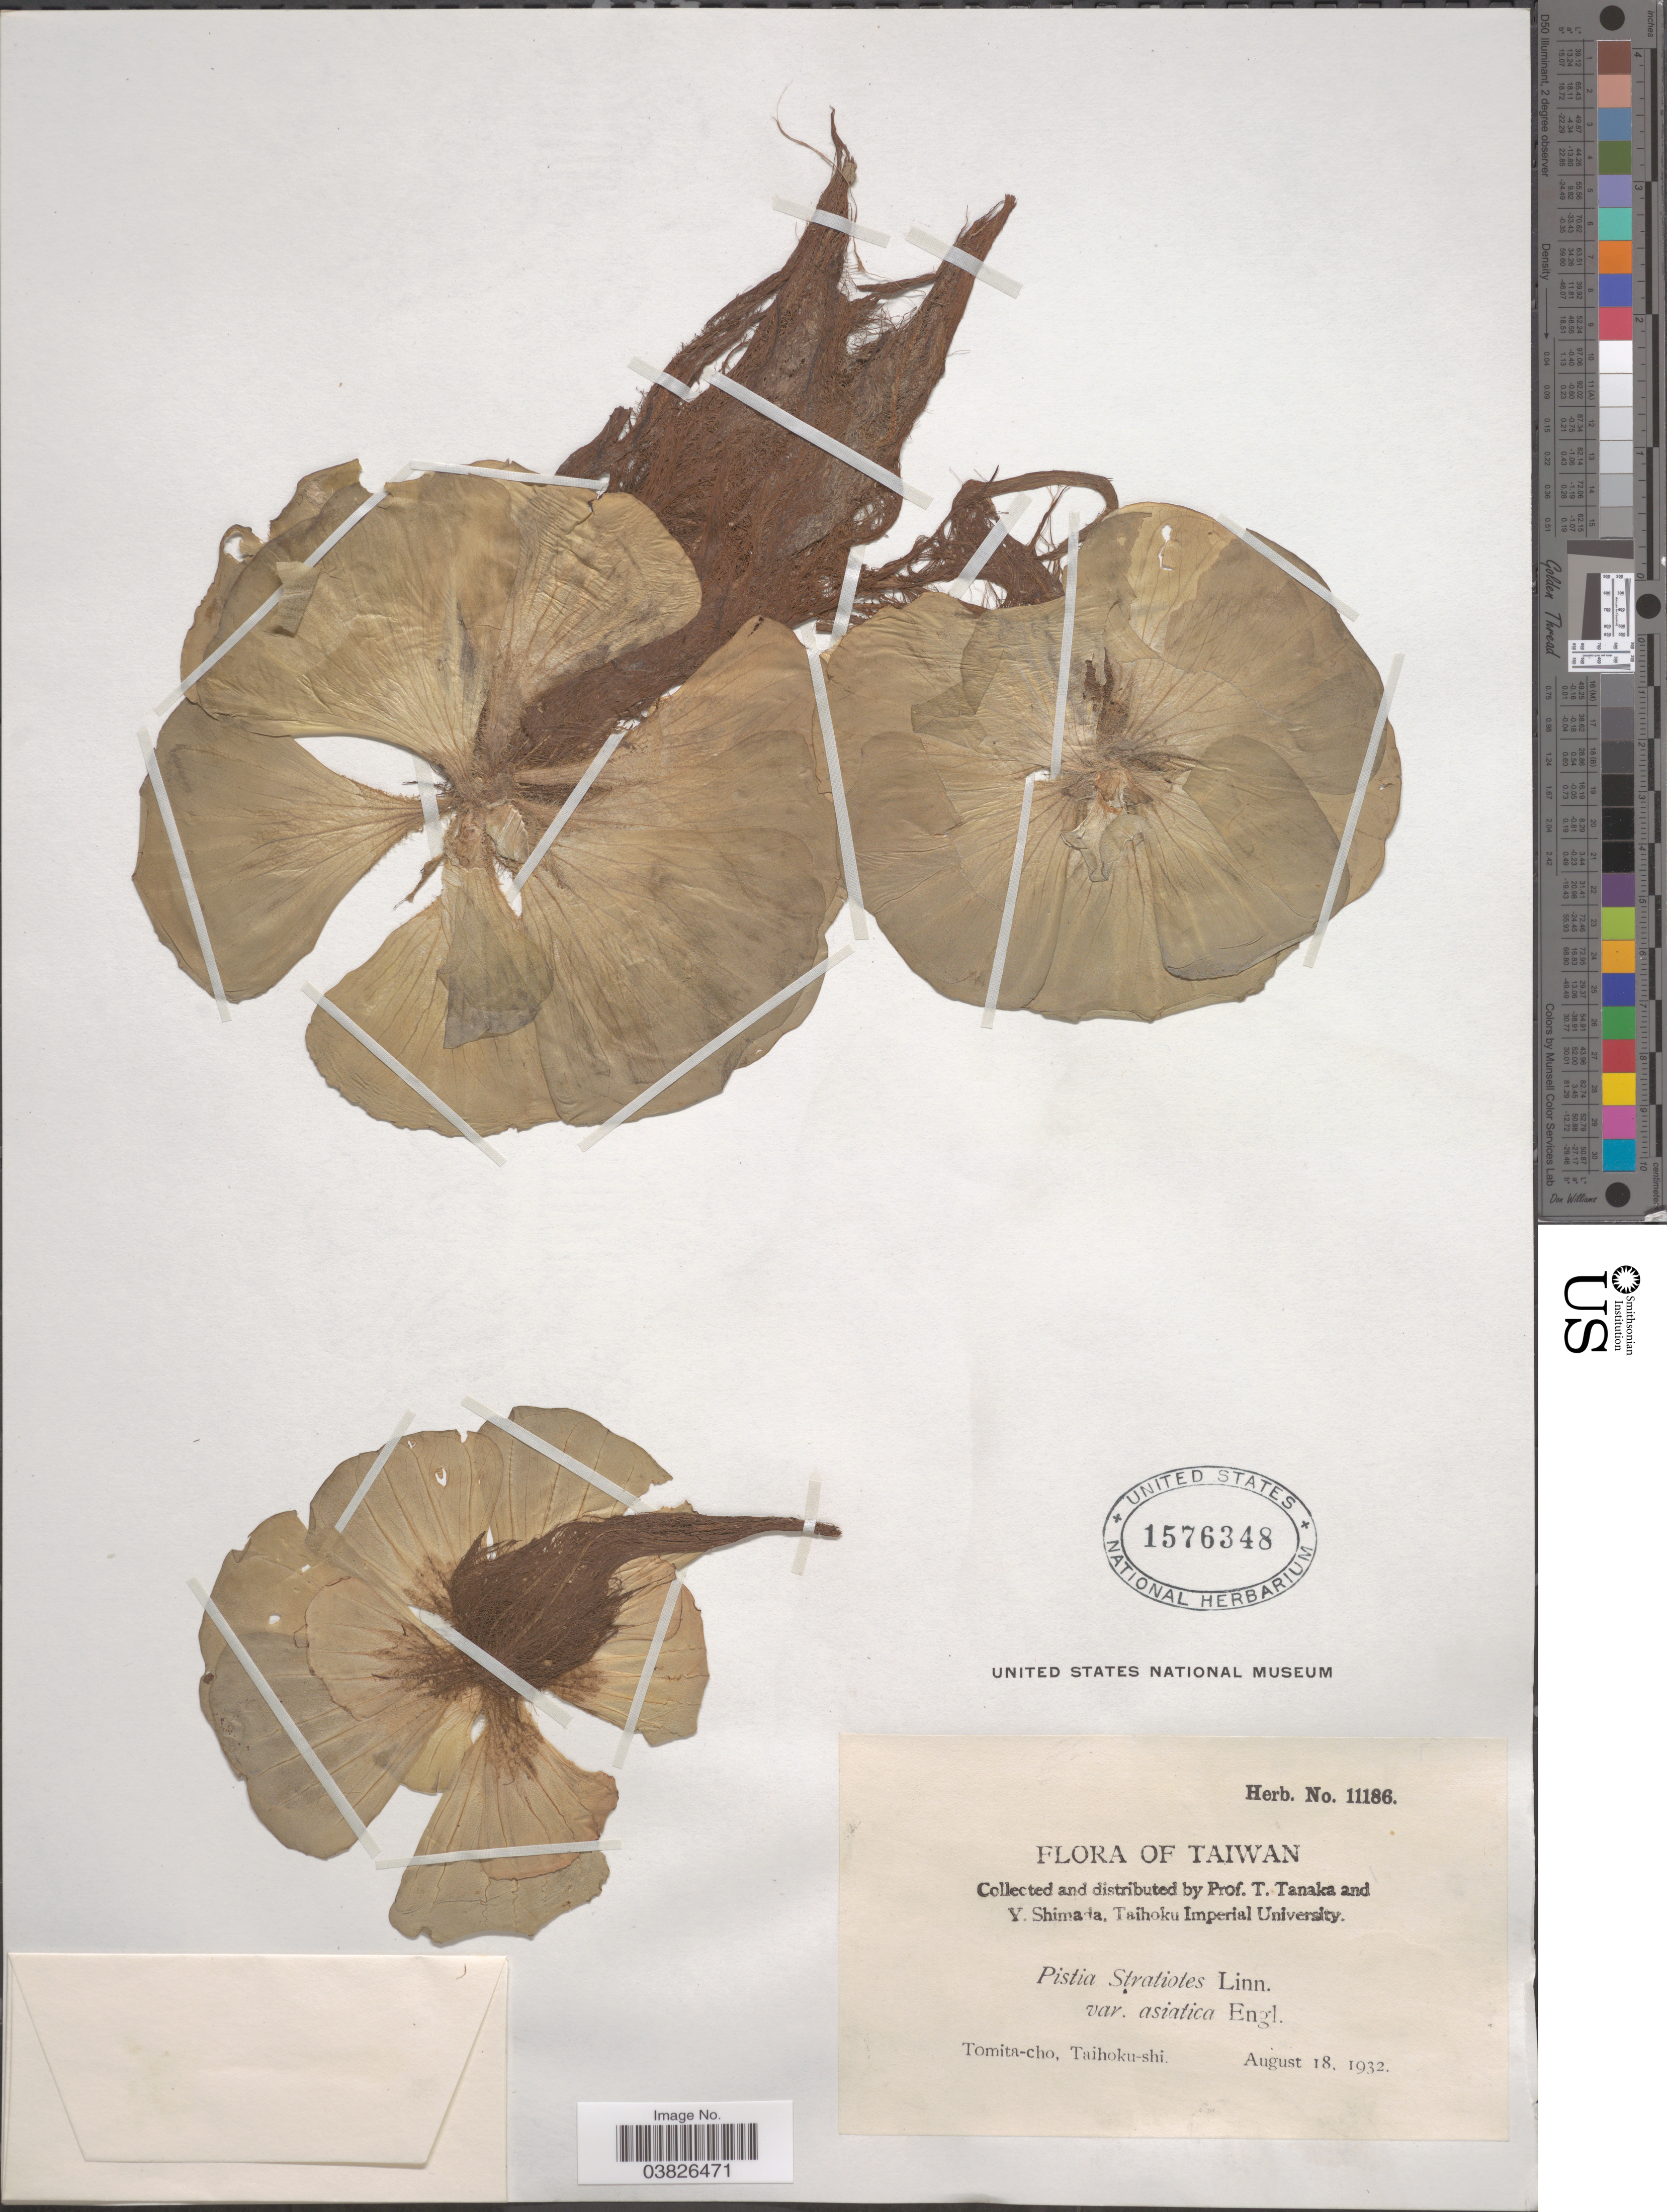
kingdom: Plantae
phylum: Tracheophyta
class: Liliopsida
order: Alismatales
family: Araceae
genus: Pistia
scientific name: Pistia stratiotes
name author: L.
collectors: T. Tanaka & Y. Shimada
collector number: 11186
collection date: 1932-08-18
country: Taiwan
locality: Tomita-cho, Taihoku-shi.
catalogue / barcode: US 1576348